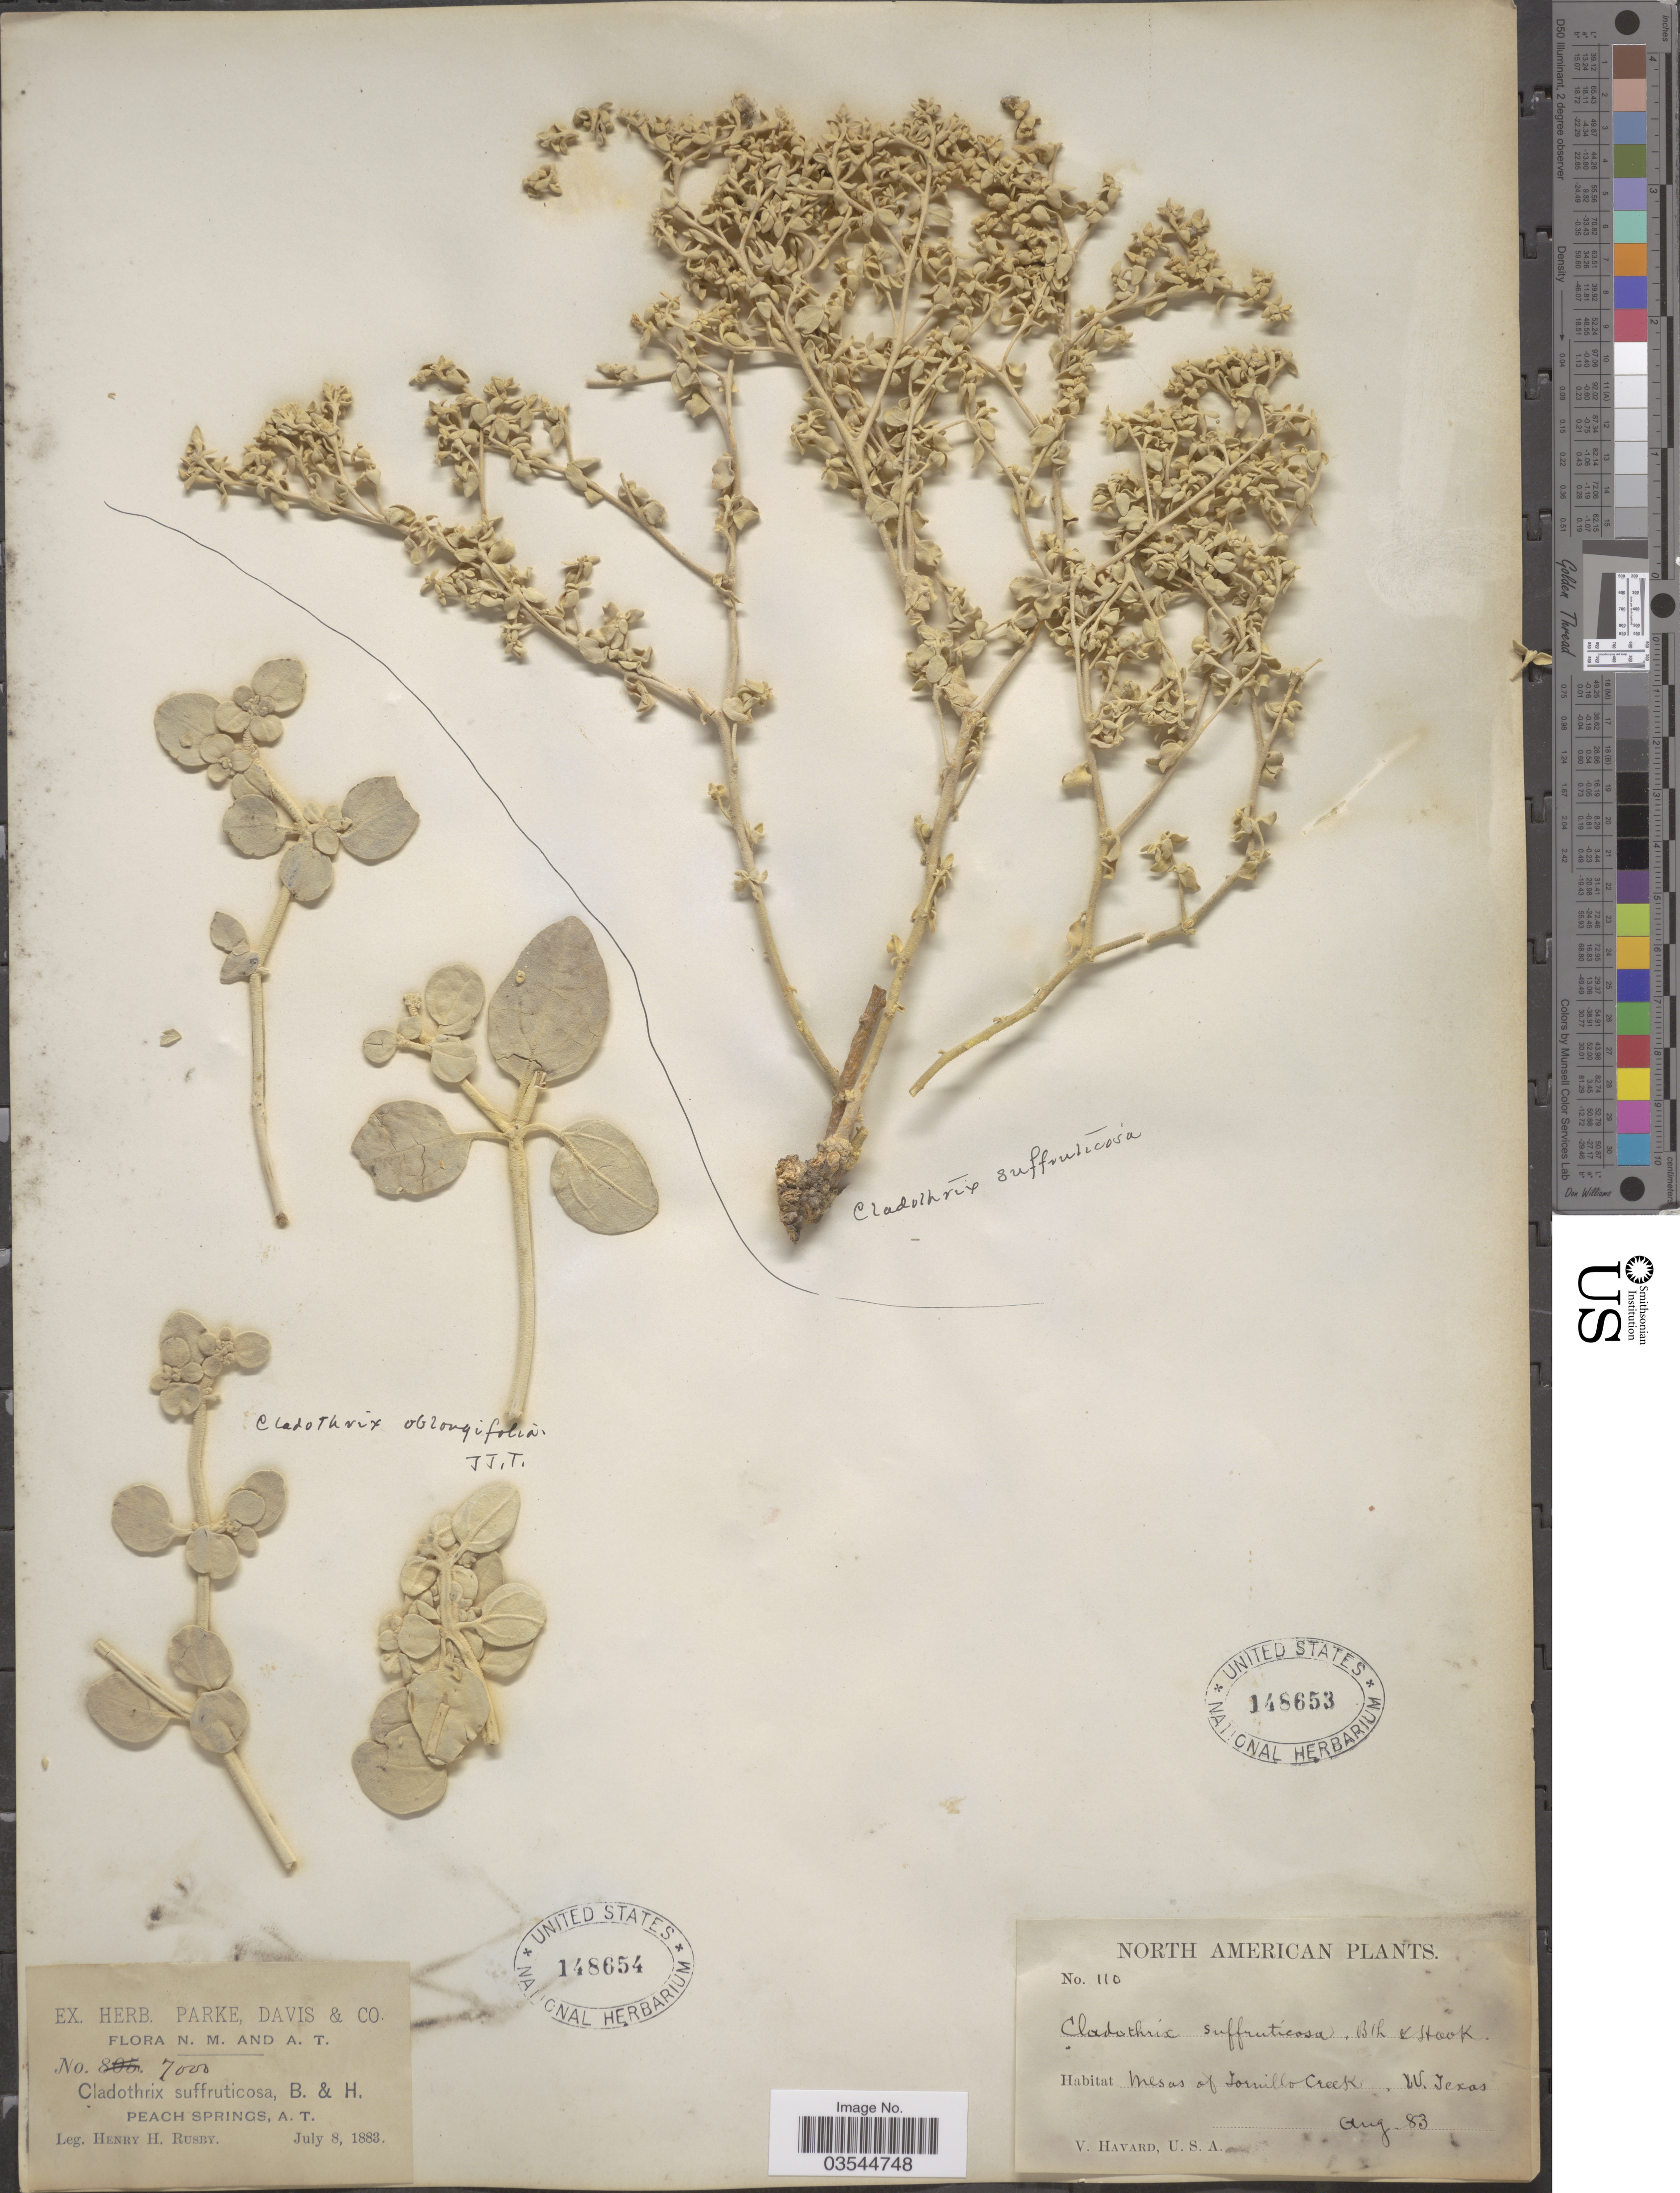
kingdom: Plantae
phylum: Tracheophyta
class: Magnoliopsida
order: Caryophyllales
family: Amaranthaceae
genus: Tidestromia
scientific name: Tidestromia suffruticosa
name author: (Torr.) Standl.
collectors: H. H. Rusby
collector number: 7000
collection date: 1883-07-08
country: United States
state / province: Arizona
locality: Peach Springs, A.T.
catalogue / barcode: US 148654-2